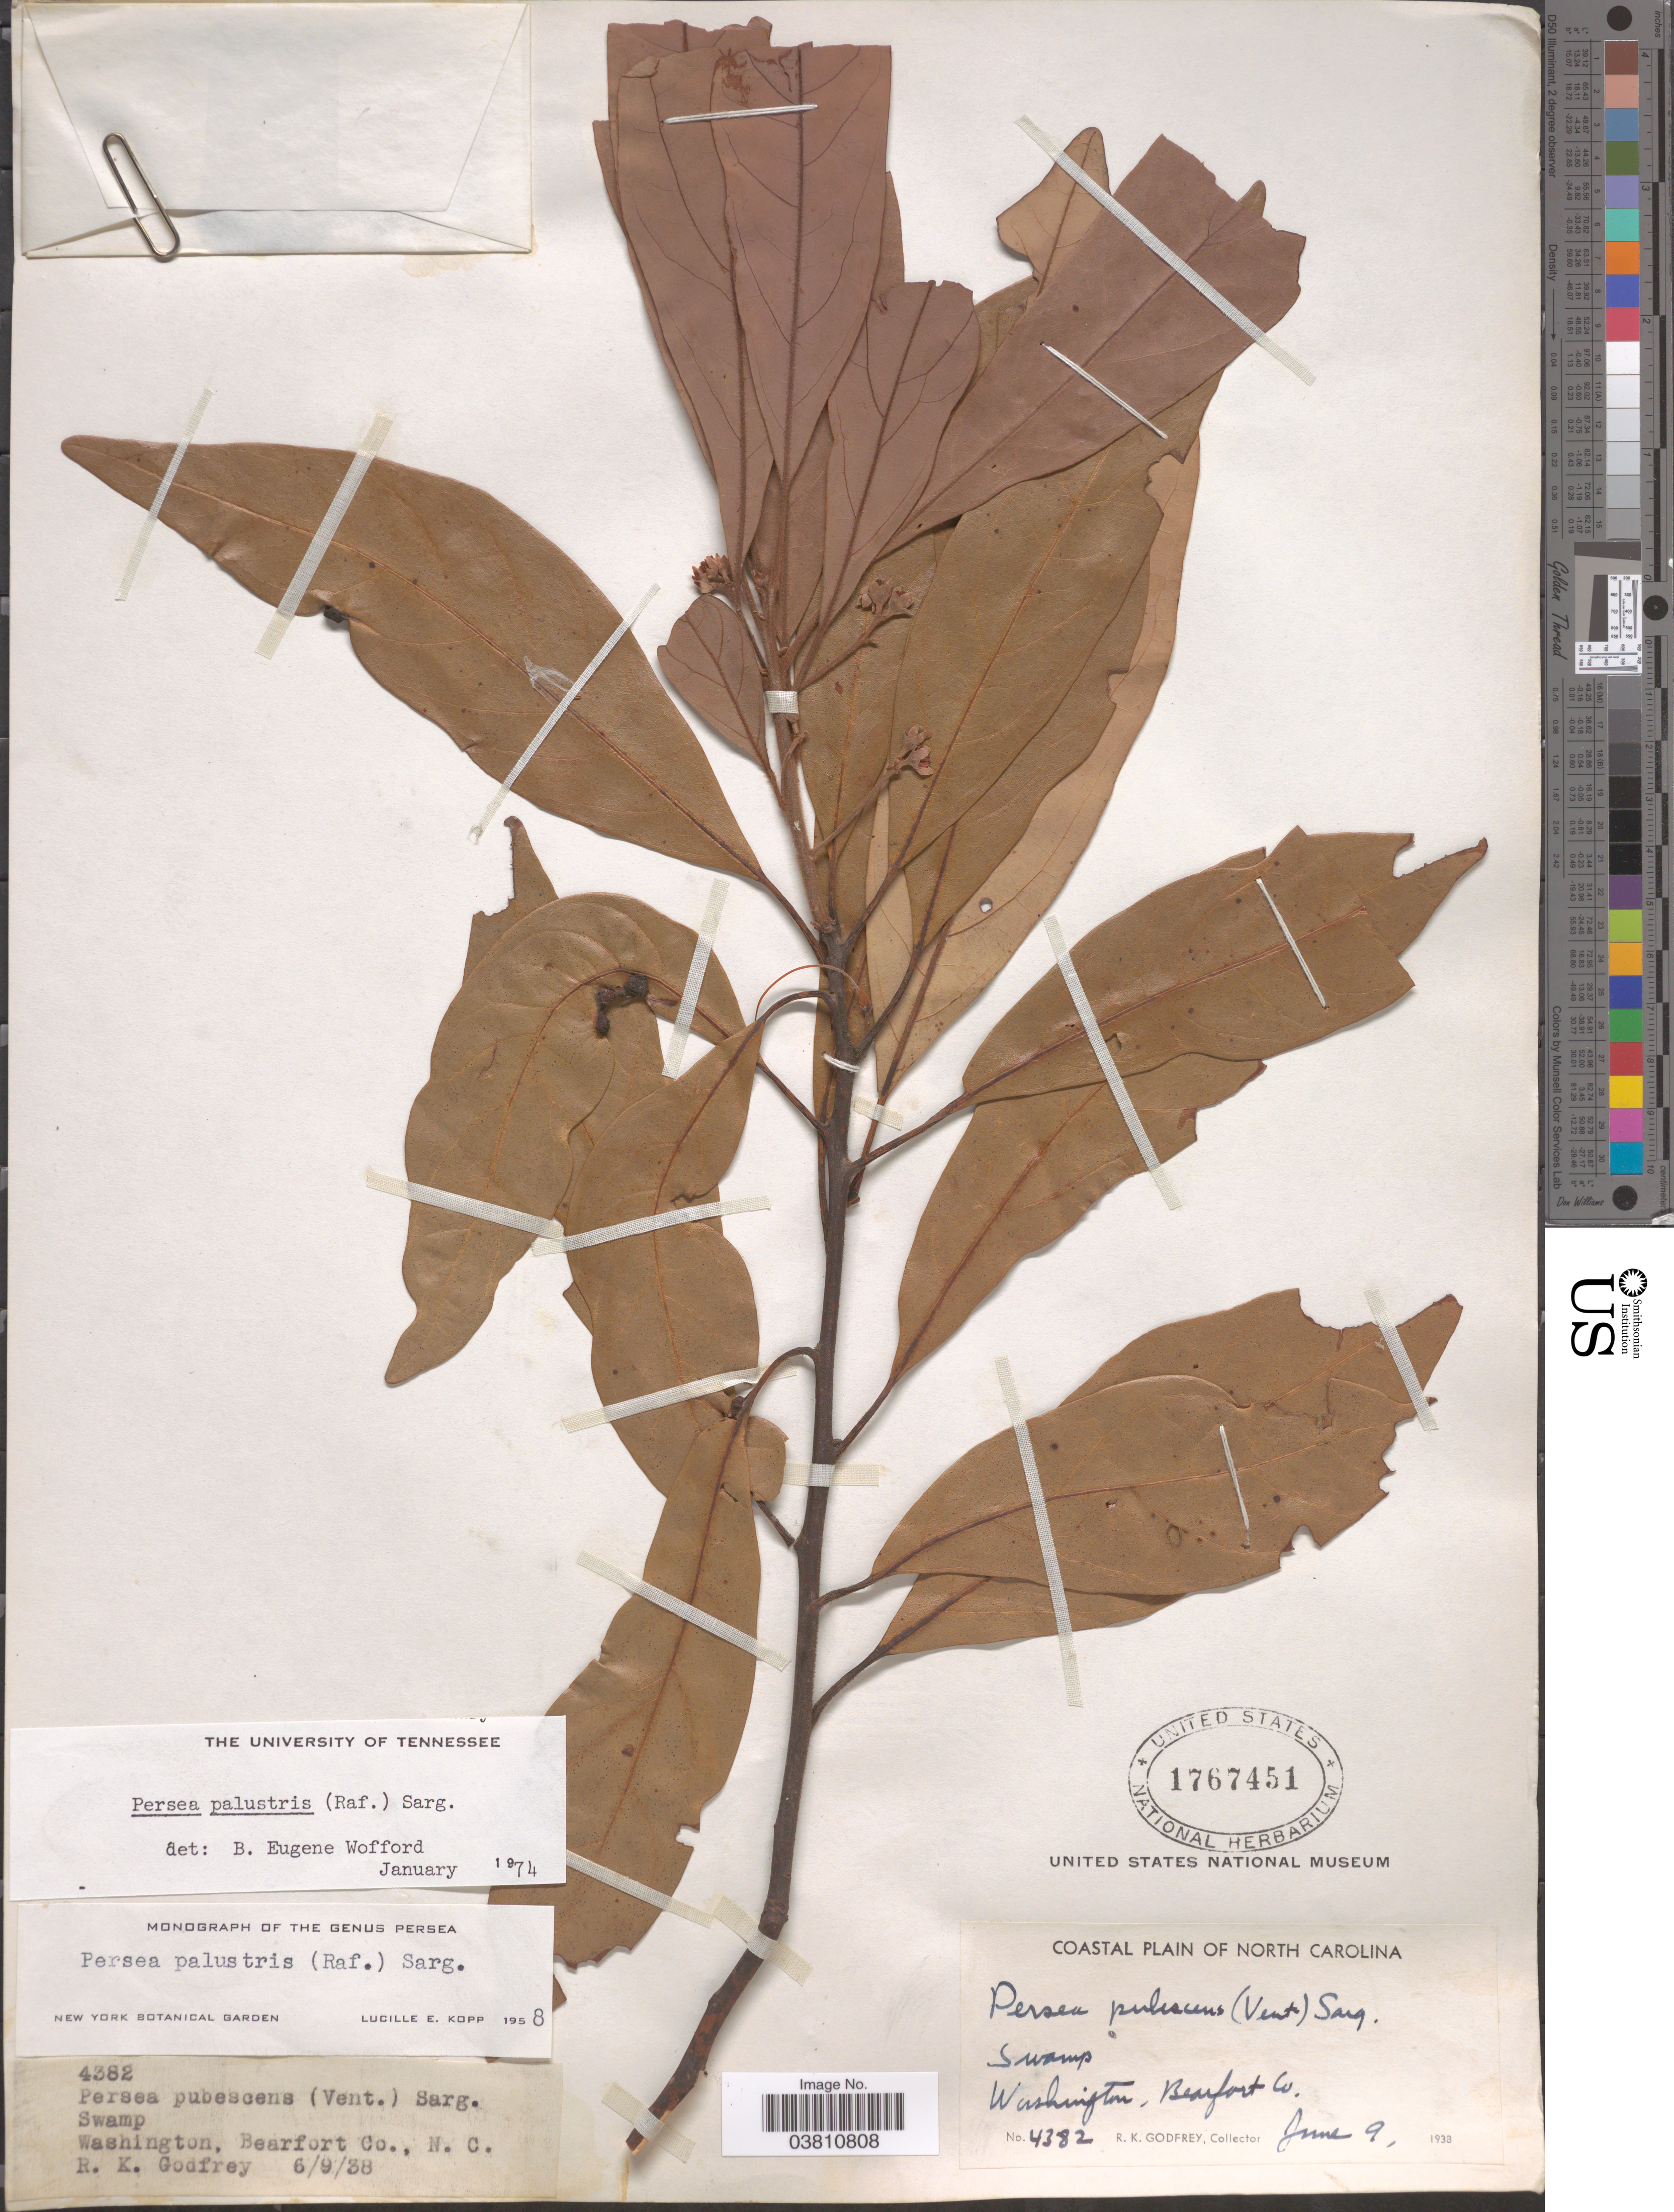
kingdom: Plantae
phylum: Tracheophyta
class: Magnoliopsida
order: Laurales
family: Lauraceae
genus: Persea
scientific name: Persea palustris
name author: (Raf.) Sarg.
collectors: R. K. Godfrey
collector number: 4382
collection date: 1938-06-09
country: United States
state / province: North Carolina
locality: Coastal Plain of North Carolina. Washington, Bearfort Co.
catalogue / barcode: US 1767451